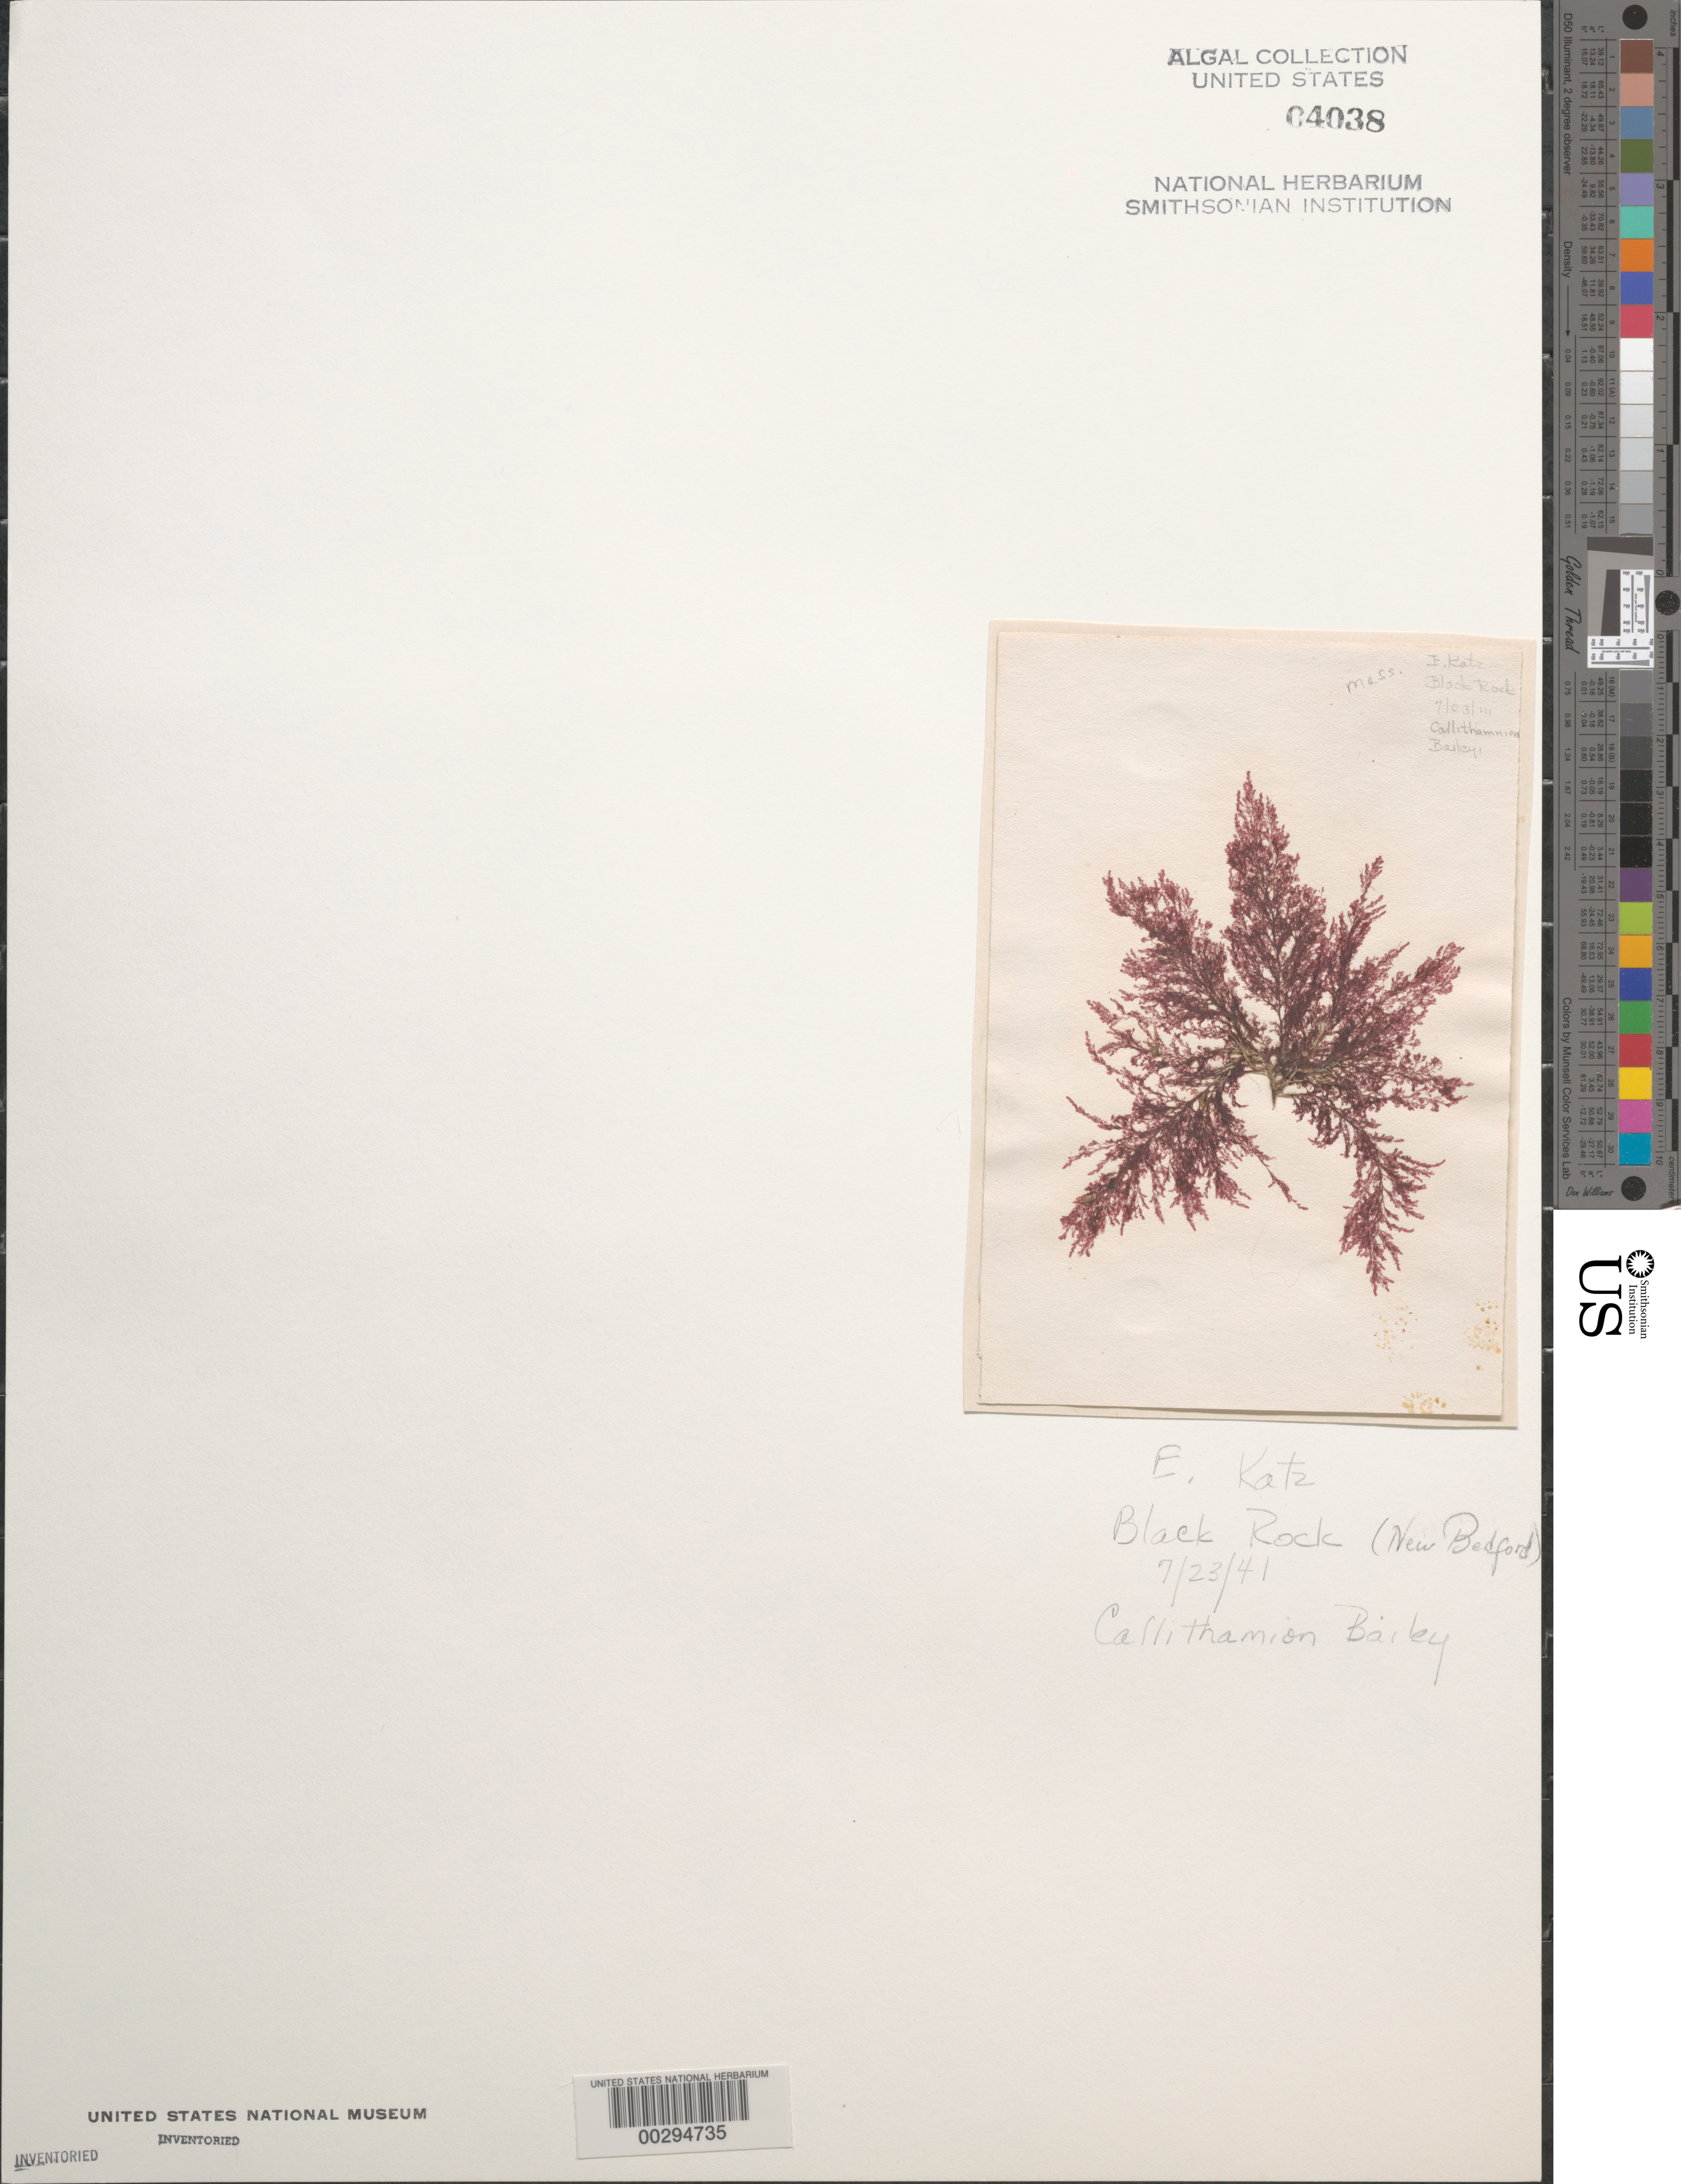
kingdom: Plantae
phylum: Rhodophyta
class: Florideophyceae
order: Ceramiales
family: Callithamniaceae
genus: Callithamnion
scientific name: Callithamnion tetragonum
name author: (With.) S.F. Gray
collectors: E. Katz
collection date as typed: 23 Jul 1941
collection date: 1941-07-23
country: United States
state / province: Massachusetts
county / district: Bristol County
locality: Black Rock, New Bedford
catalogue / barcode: US 4038